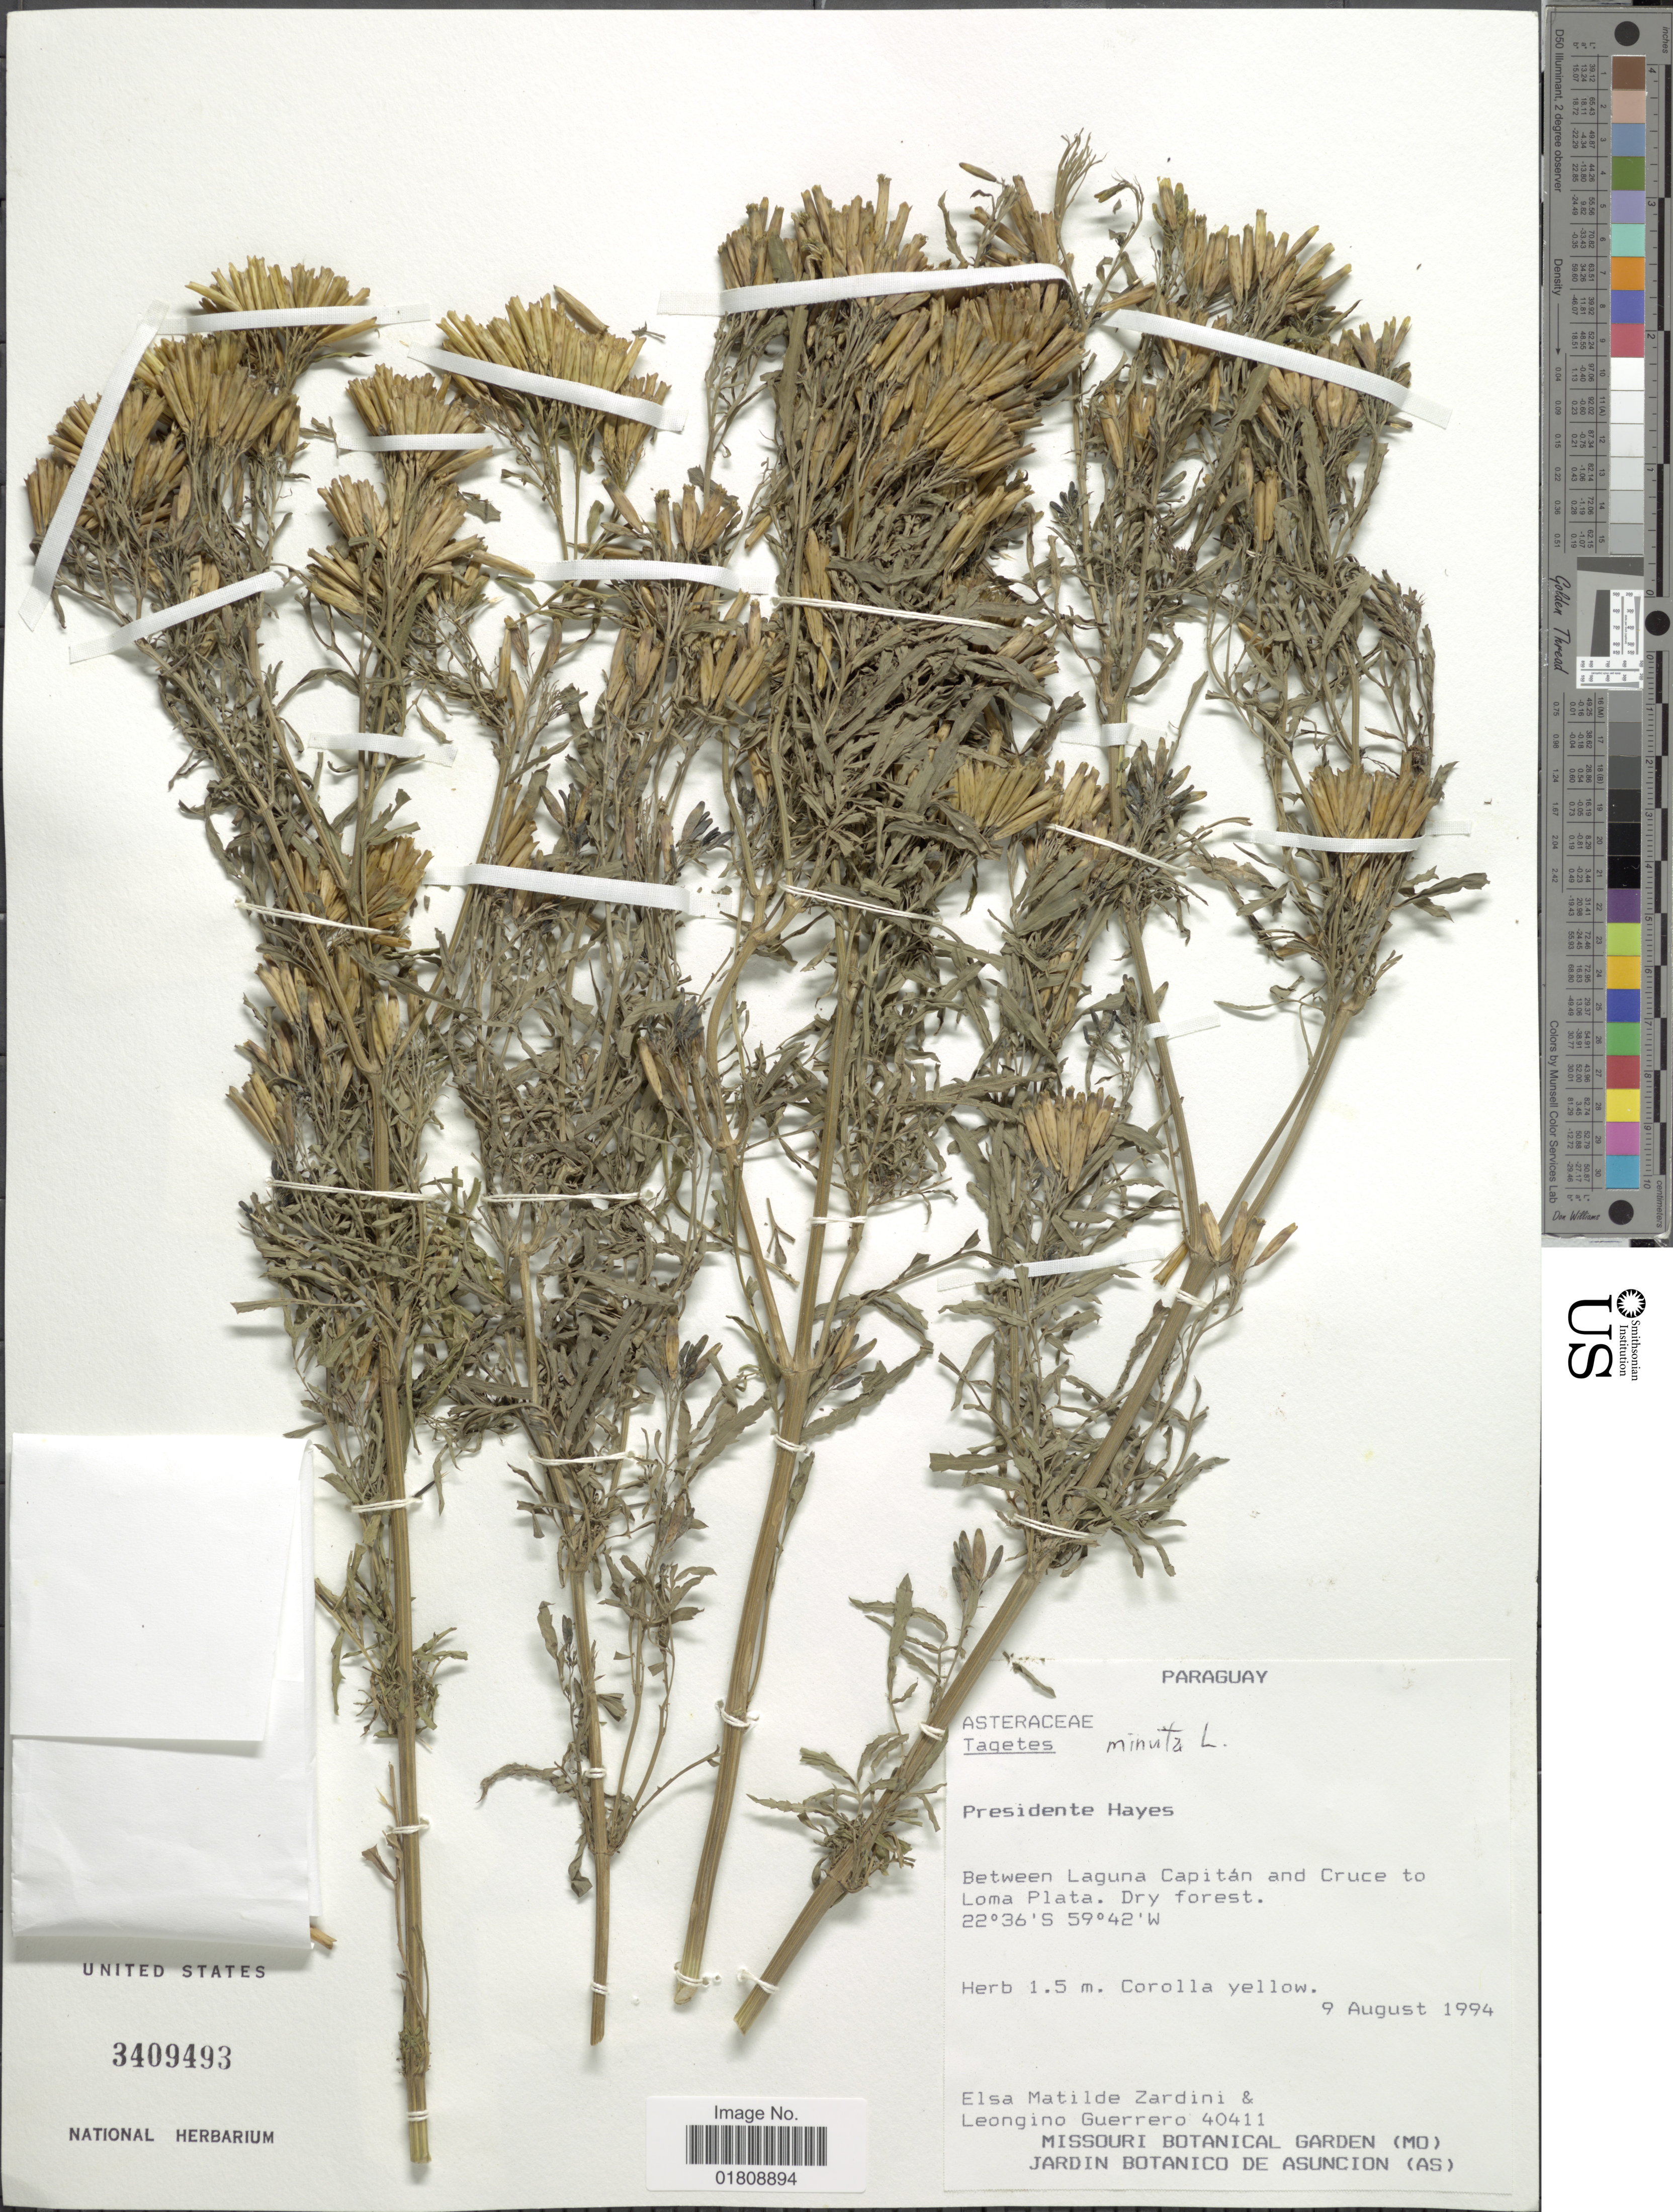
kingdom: Plantae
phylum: Tracheophyta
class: Magnoliopsida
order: Asterales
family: Asteraceae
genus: Tagetes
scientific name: Tagetes minuta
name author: L.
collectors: E. M. Zardini & L. Guerrero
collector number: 40411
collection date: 1994-08-09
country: Paraguay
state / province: Presidente Hayes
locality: Between Laguna Capitan and Cruce to Loma Plata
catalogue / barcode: US 3409493